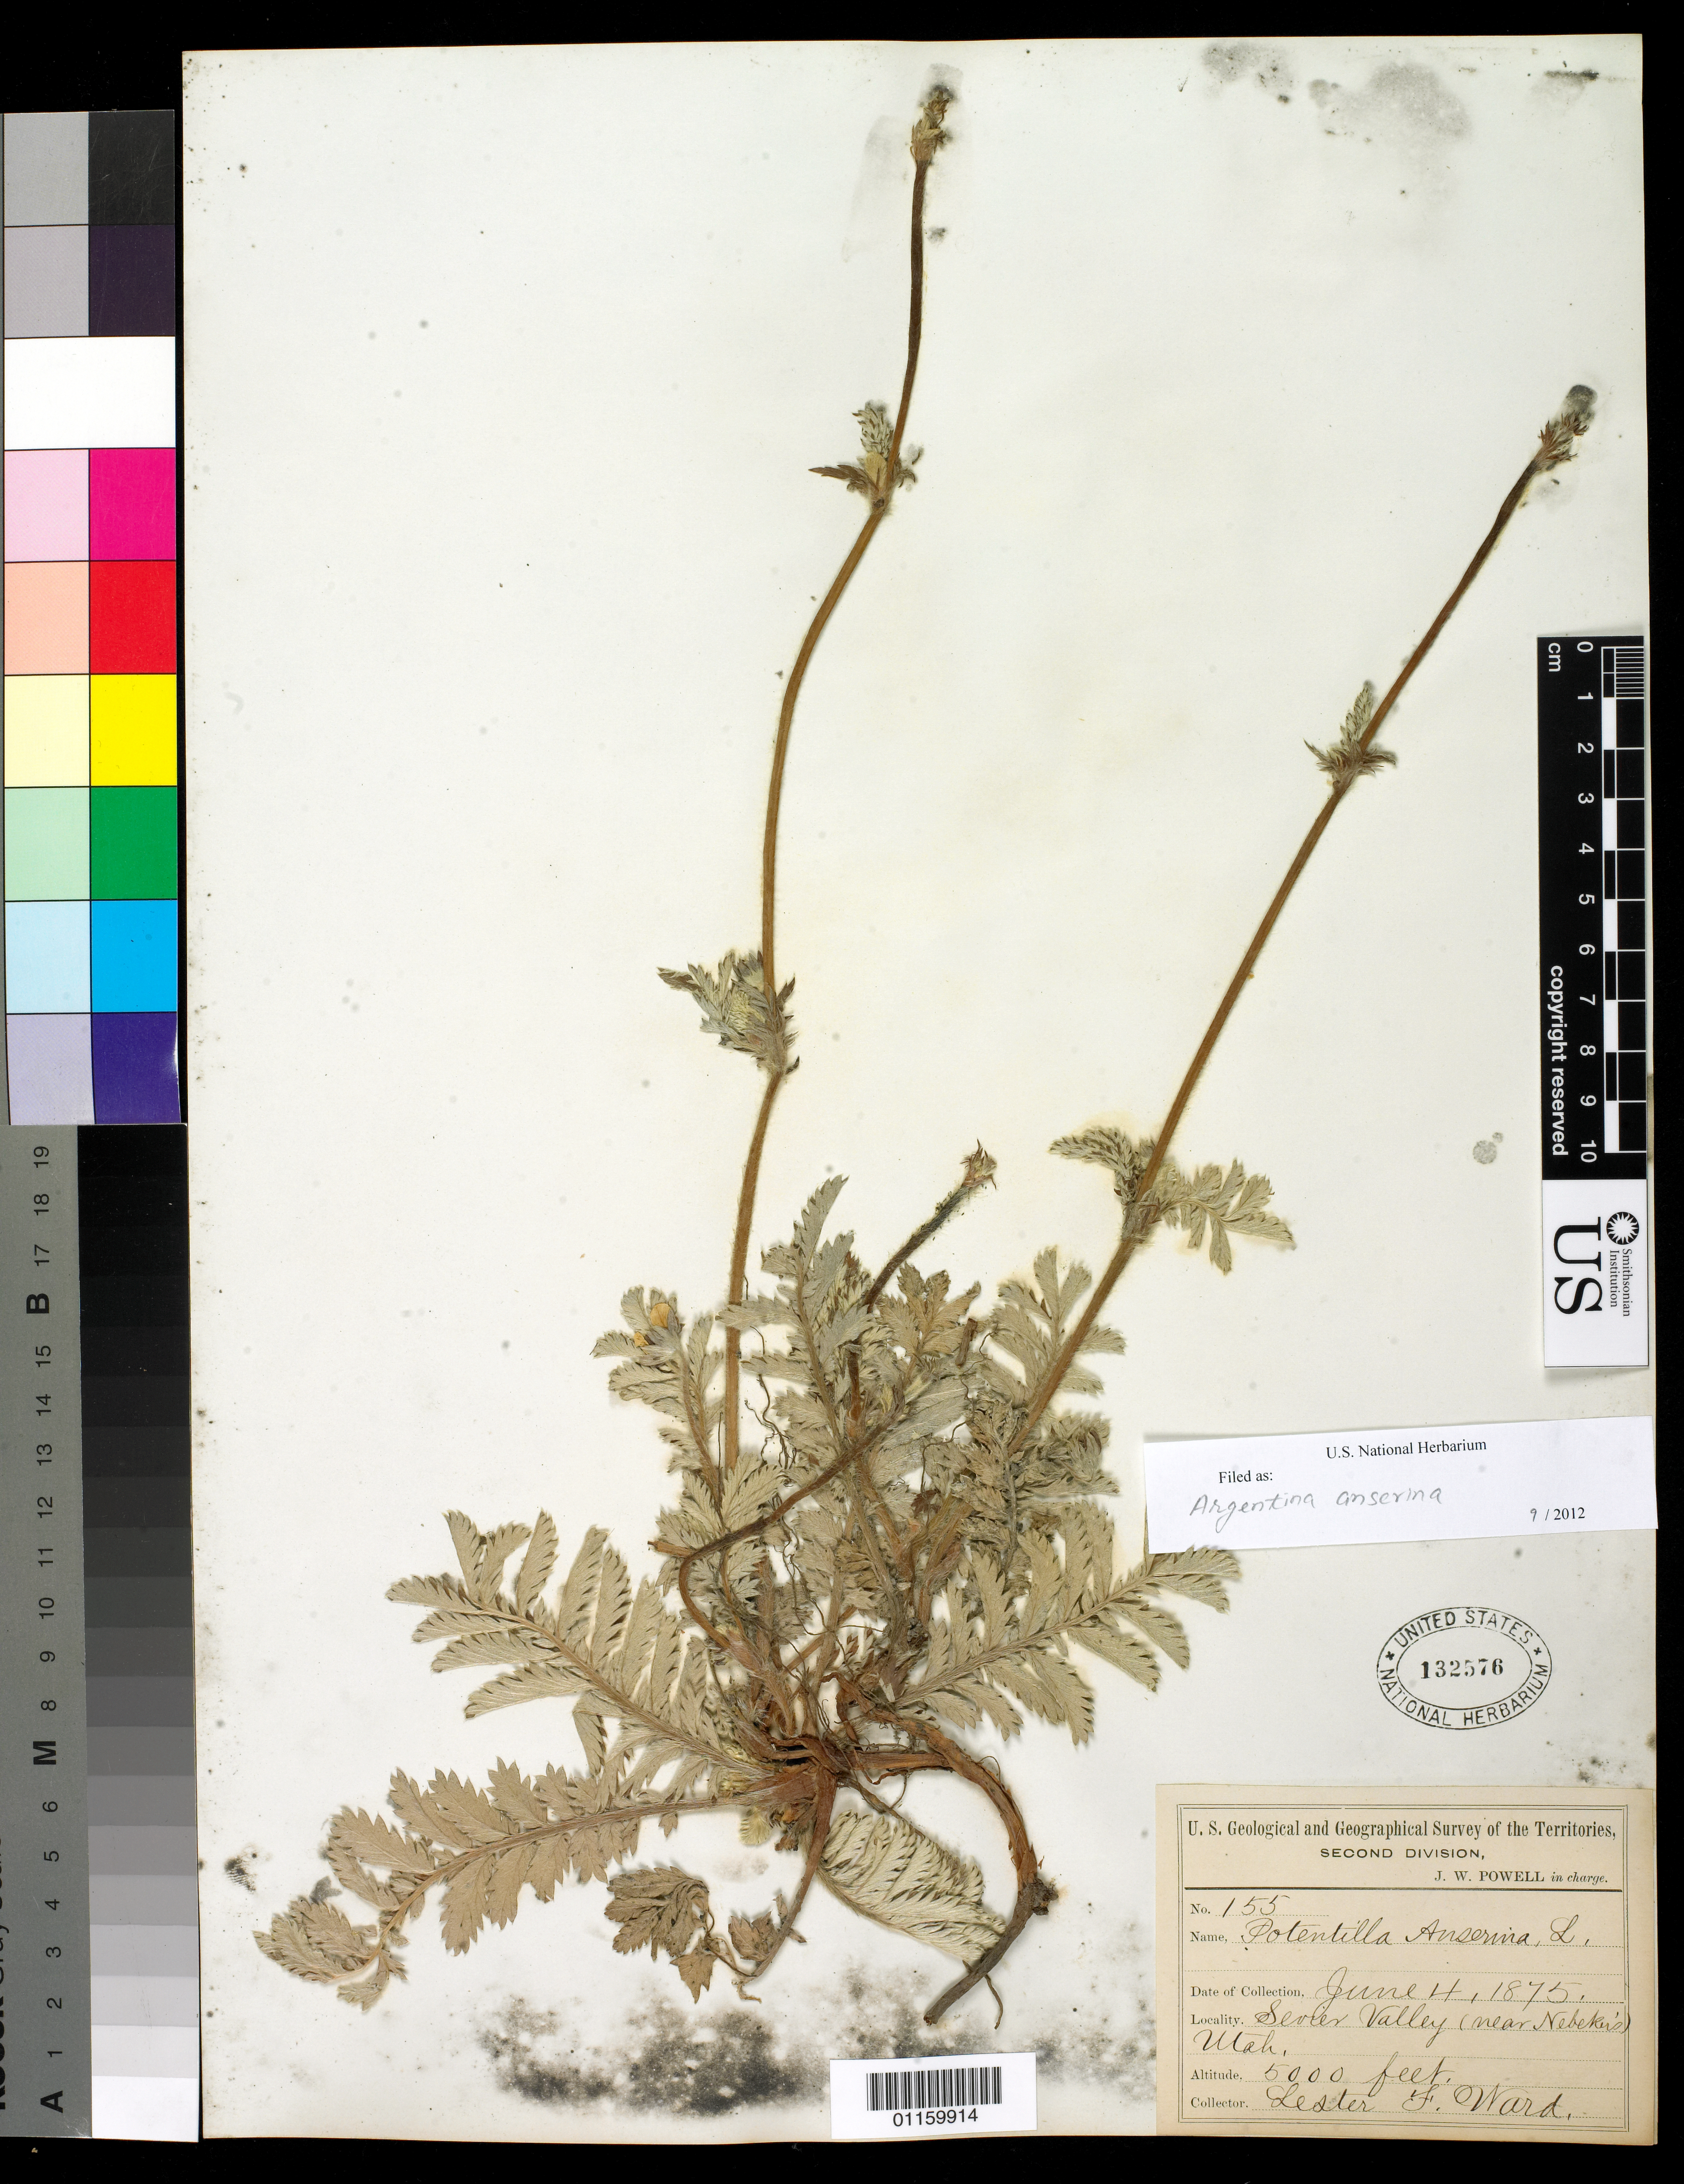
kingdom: Plantae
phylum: Tracheophyta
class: Magnoliopsida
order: Rosales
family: Rosaceae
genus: Argentina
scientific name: Argentina anserina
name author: (L.) Rydb.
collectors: L. F. Ward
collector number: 155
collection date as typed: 04 Jun 1875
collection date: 1875-06-04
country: United States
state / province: Utah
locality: Sevier Valley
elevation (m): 1524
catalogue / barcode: US 132576